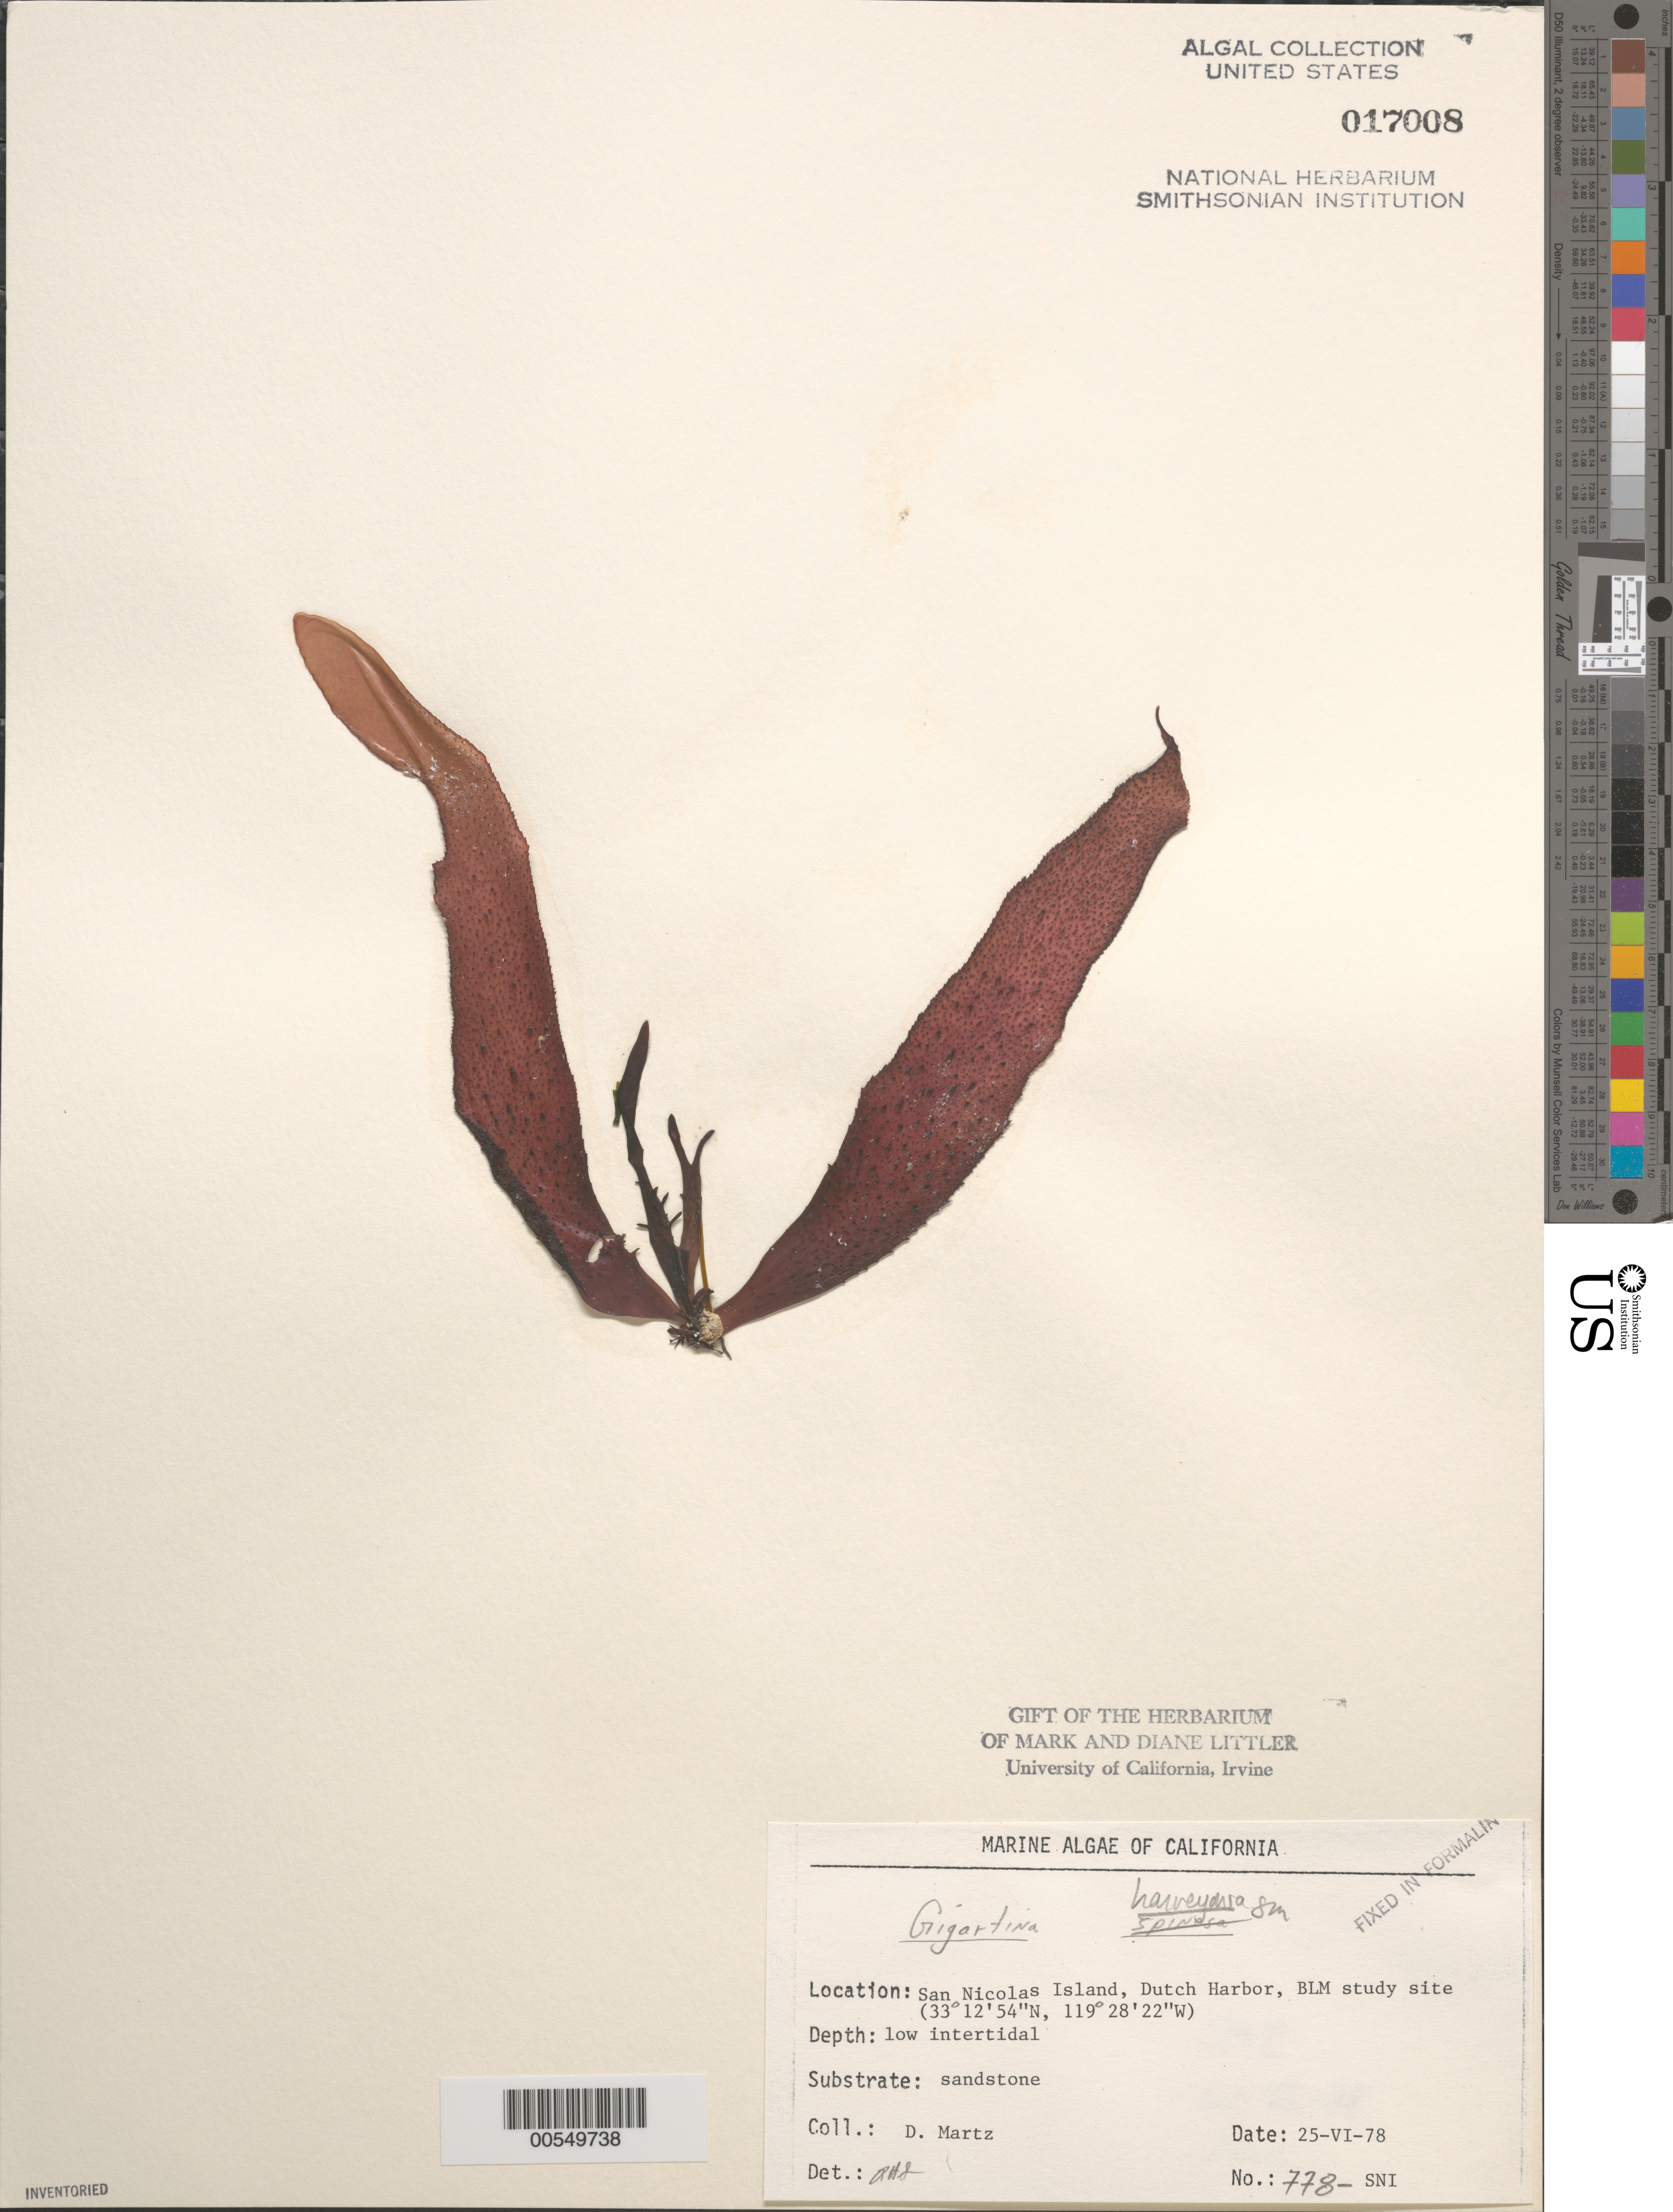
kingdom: Plantae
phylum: Rhodophyta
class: Florideophyceae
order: Gigartinales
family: Gigartinaceae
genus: Chondracanthus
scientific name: Chondracanthus harveyanus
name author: (Kütz.) Guiry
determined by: Algae name updating Project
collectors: D. Martz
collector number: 778-sni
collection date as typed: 25 Jun 1978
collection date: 1978-06-25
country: United States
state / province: California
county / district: Ventura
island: San Nicolas Island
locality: Dutch Harbor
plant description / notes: BLM-SOCALBIGHT Rocky Intertidal Survey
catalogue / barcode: US 17008